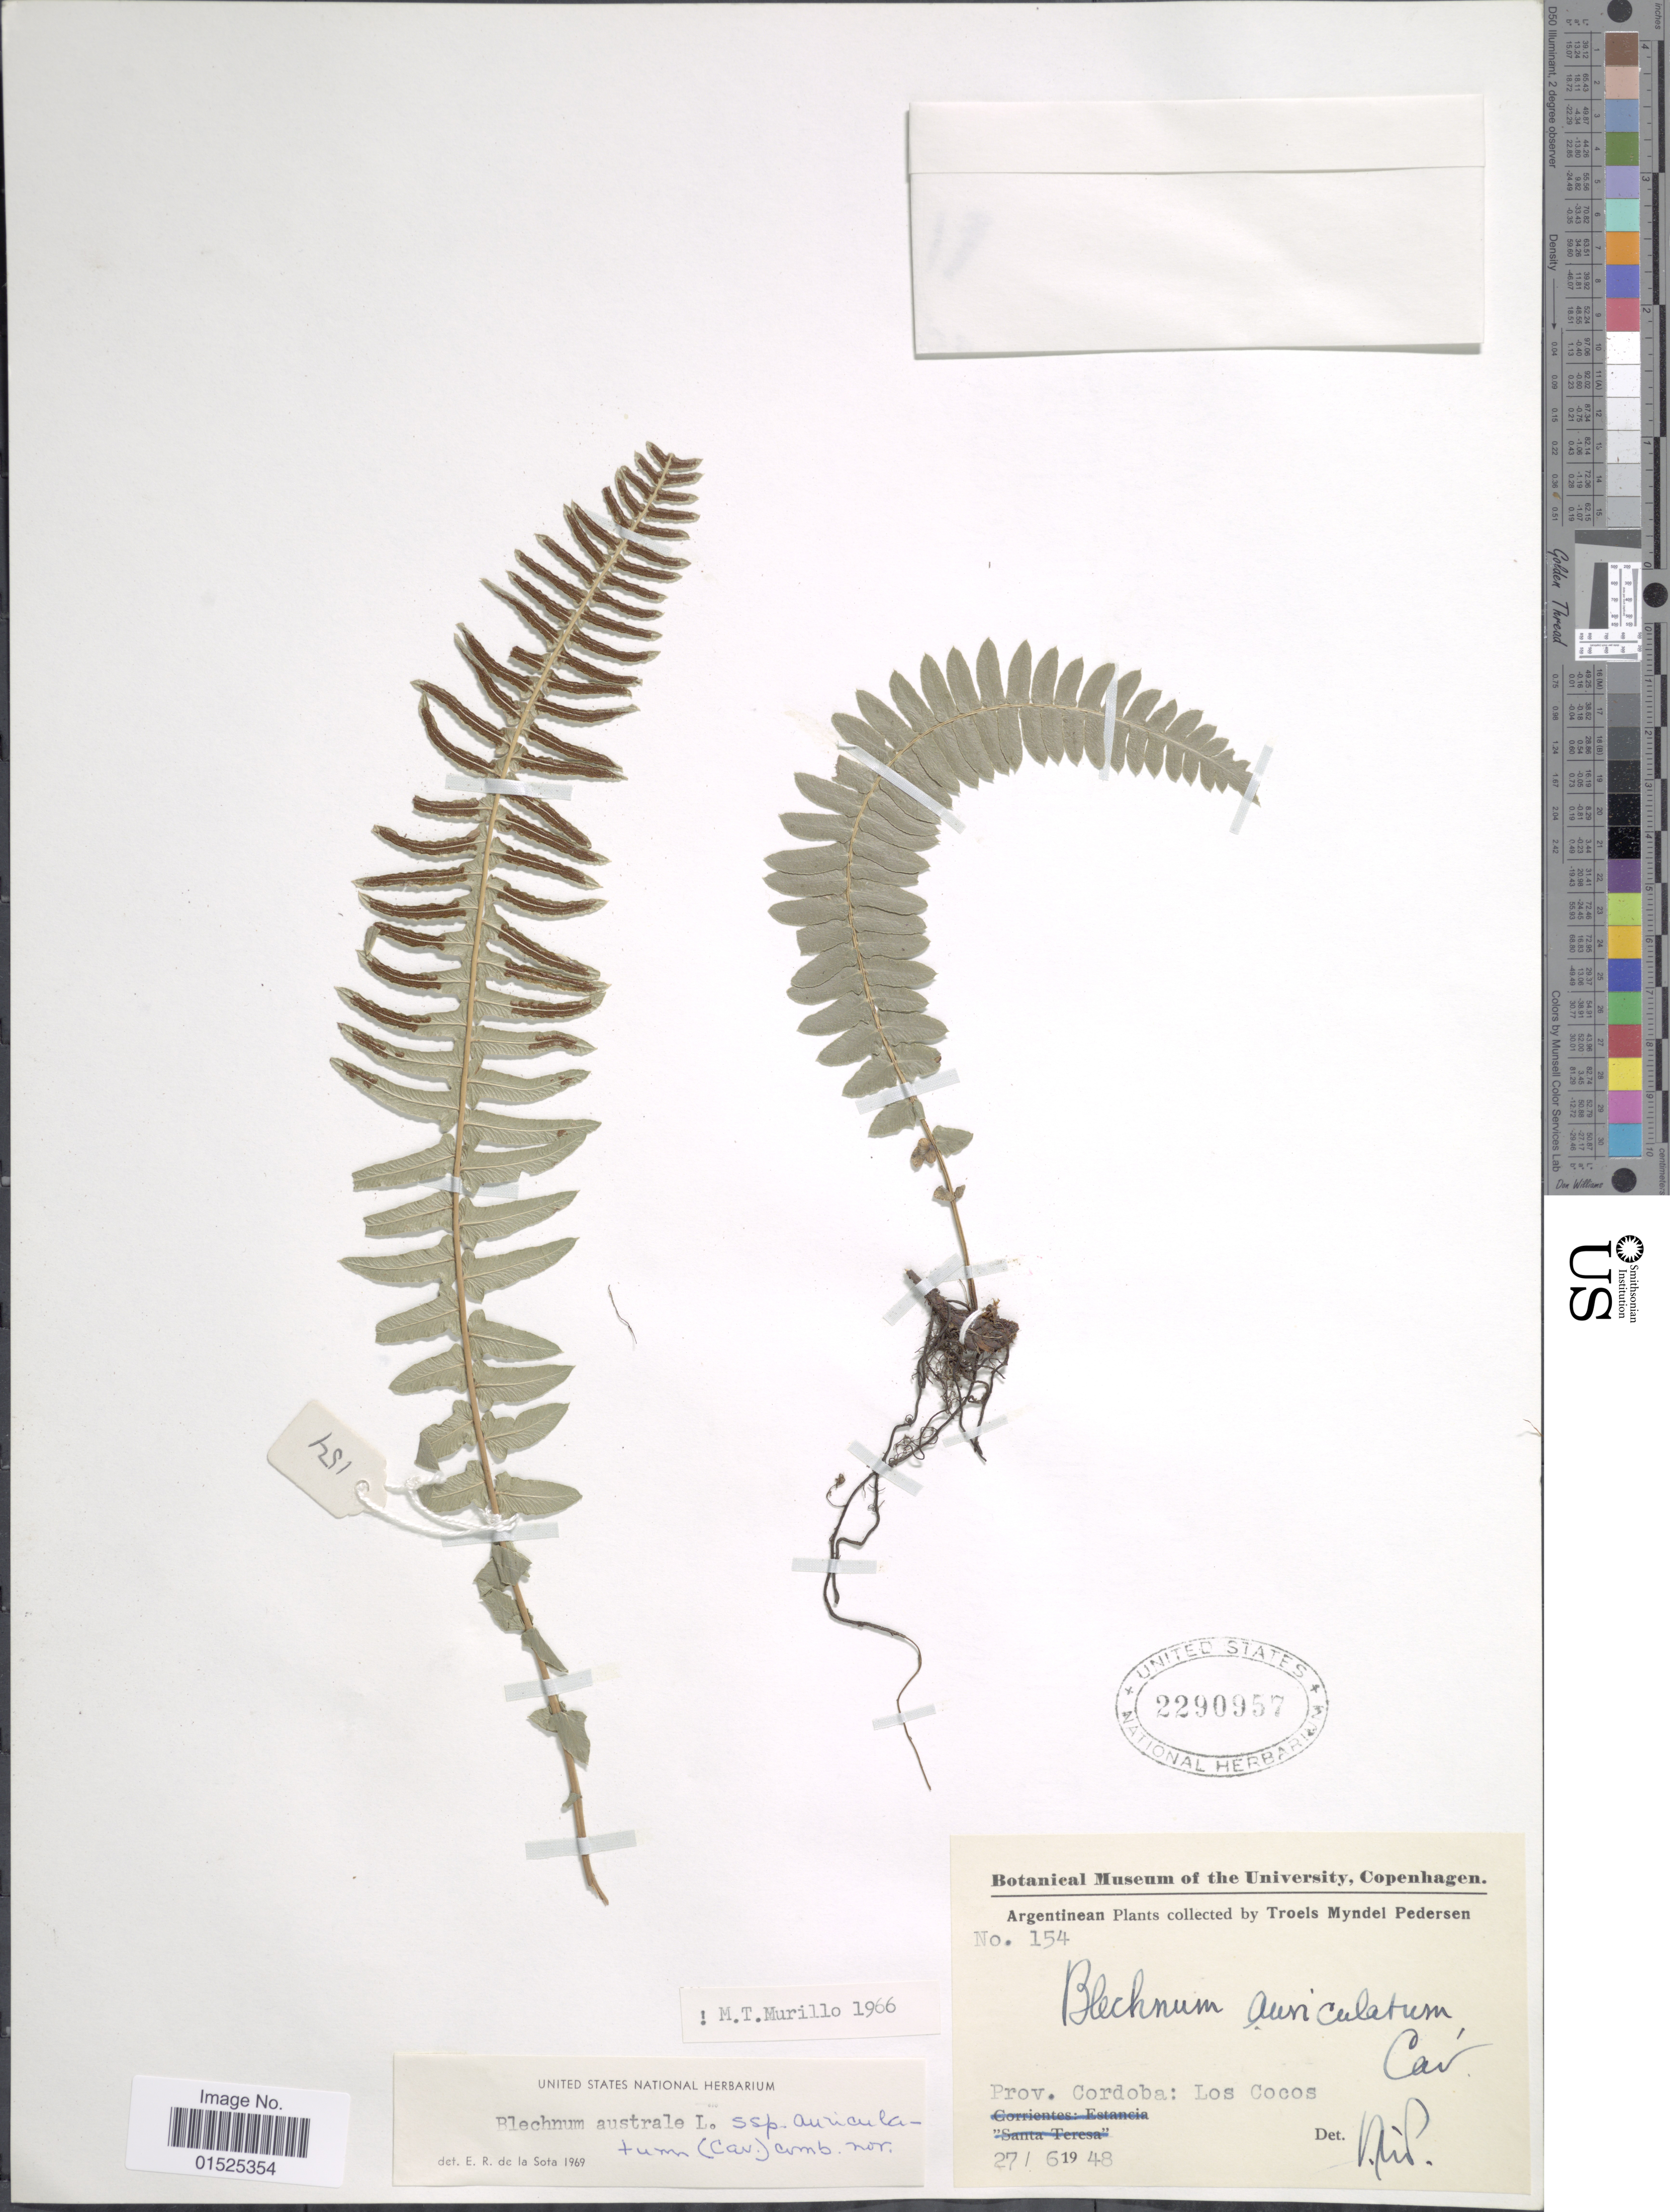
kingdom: Plantae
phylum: Tracheophyta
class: Polypodiopsida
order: Polypodiales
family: Blechnaceae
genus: Blechnum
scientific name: Blechnum australe subsp. auriculatum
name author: (Cav.) de la Sota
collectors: T. Pederson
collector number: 154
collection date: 1948-06-27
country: Argentina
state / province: Cordoba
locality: Los Cocos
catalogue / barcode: US 2290957